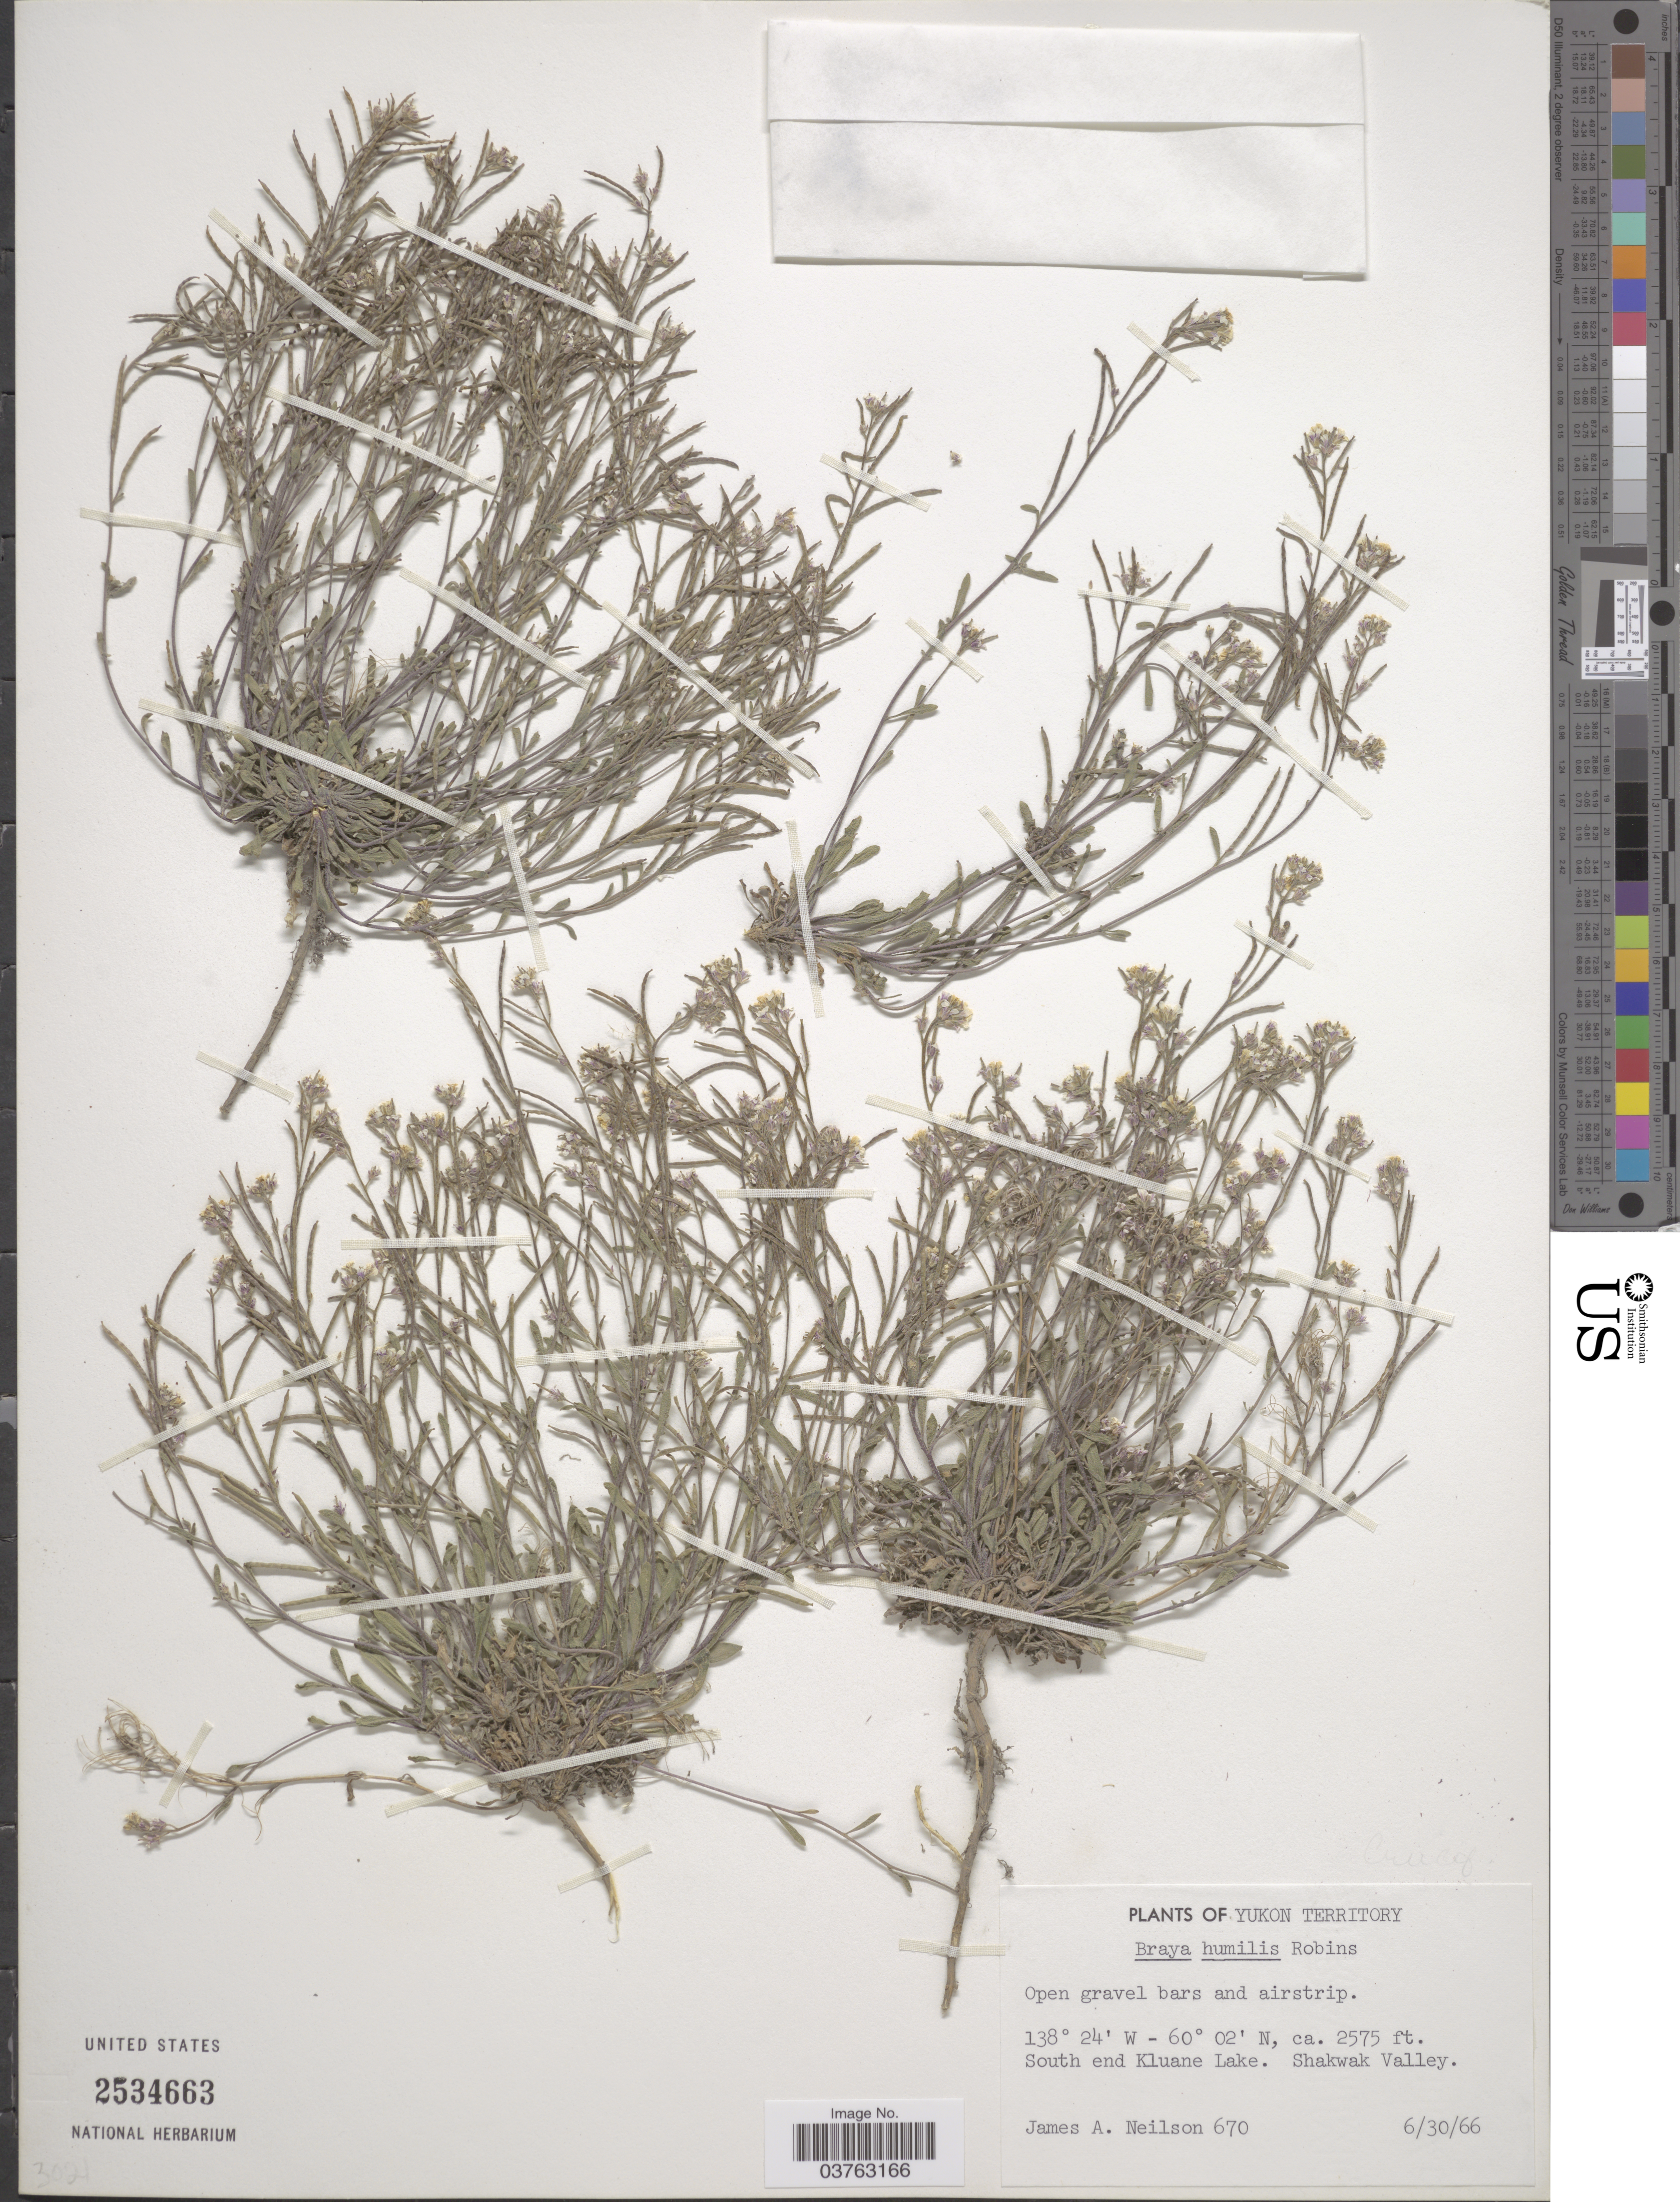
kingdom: Plantae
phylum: Tracheophyta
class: Magnoliopsida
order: Brassicales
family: Brassicaceae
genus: Neotorularia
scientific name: Neotorularia humilis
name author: (C.A. Mey.) Hedge & J. Léonard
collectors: J. Neilson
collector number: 670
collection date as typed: Transcribed d/m/y: 30/6/66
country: Canada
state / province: Yukon Territory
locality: South end Kluane Lake. Shakwak Valley.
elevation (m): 785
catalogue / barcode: US 2534663